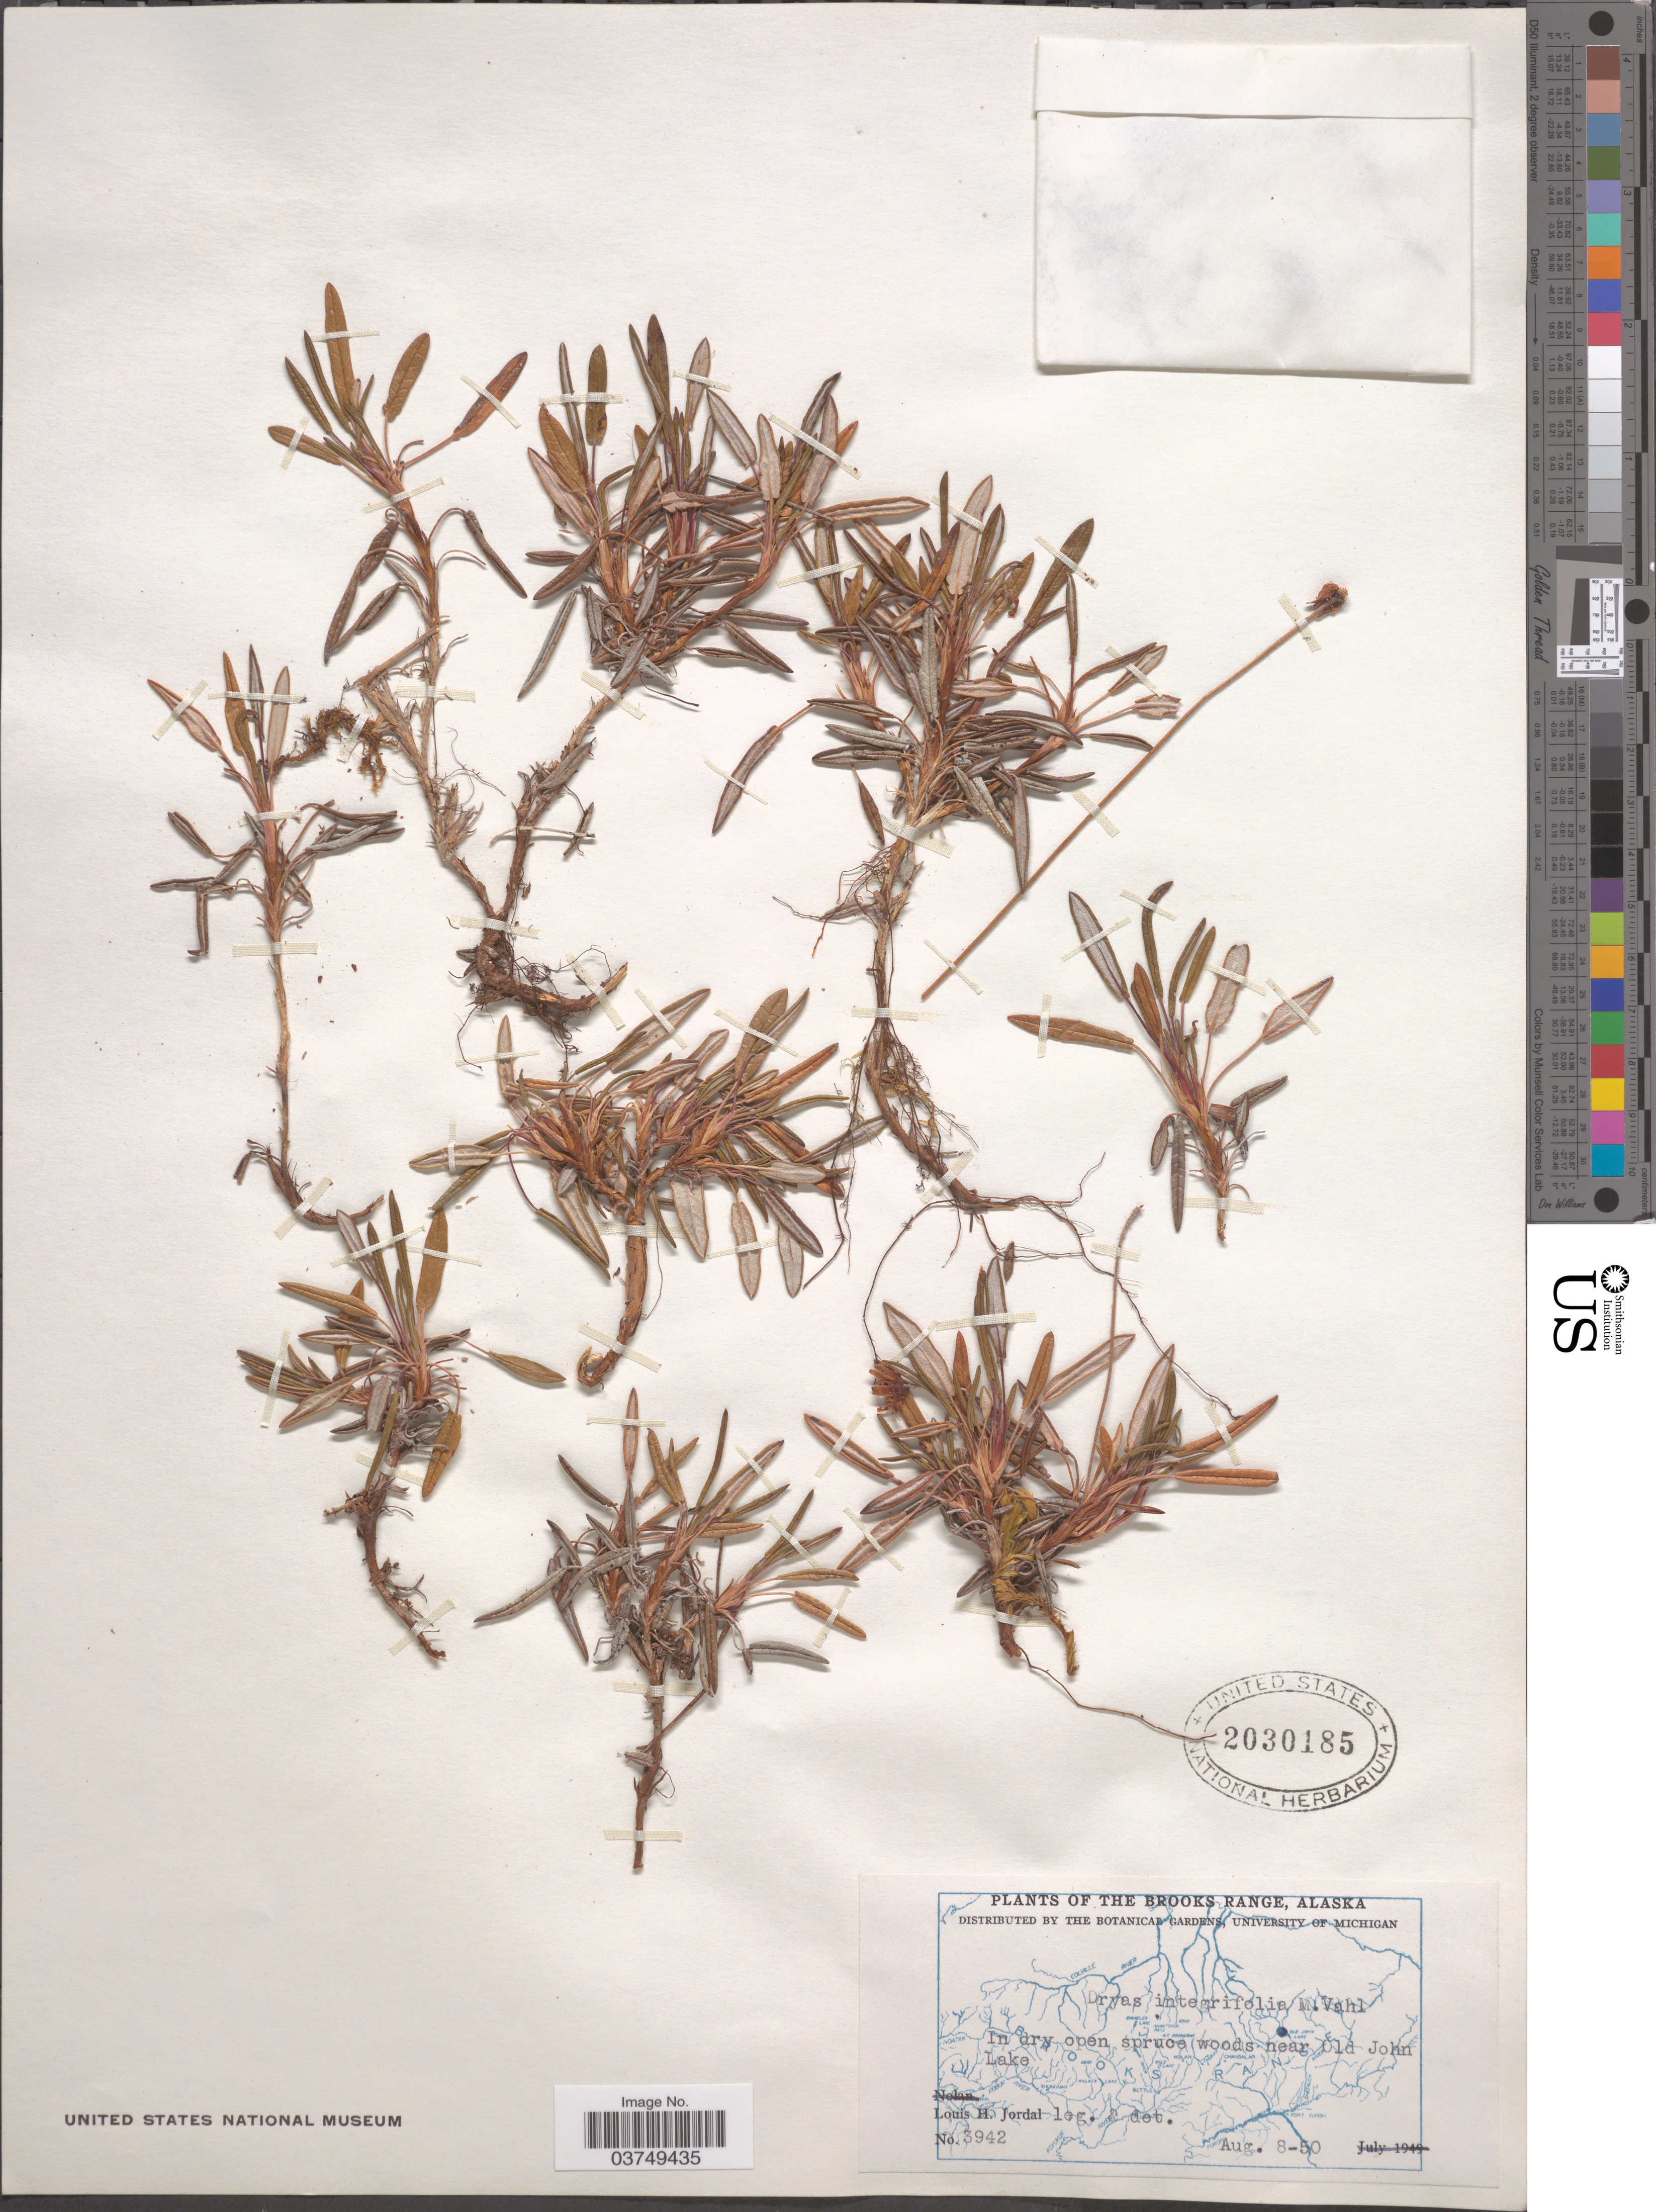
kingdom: Plantae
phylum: Tracheophyta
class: Magnoliopsida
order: Rosales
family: Rosaceae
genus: Dryas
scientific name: Dryas integrifolia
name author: Vahl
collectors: L. Jordal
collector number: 3942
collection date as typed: Transcribed d/m/y: 8/8/50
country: United States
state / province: Alaska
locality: Brooks Range. Near Old John Lake.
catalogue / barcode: US 2030185